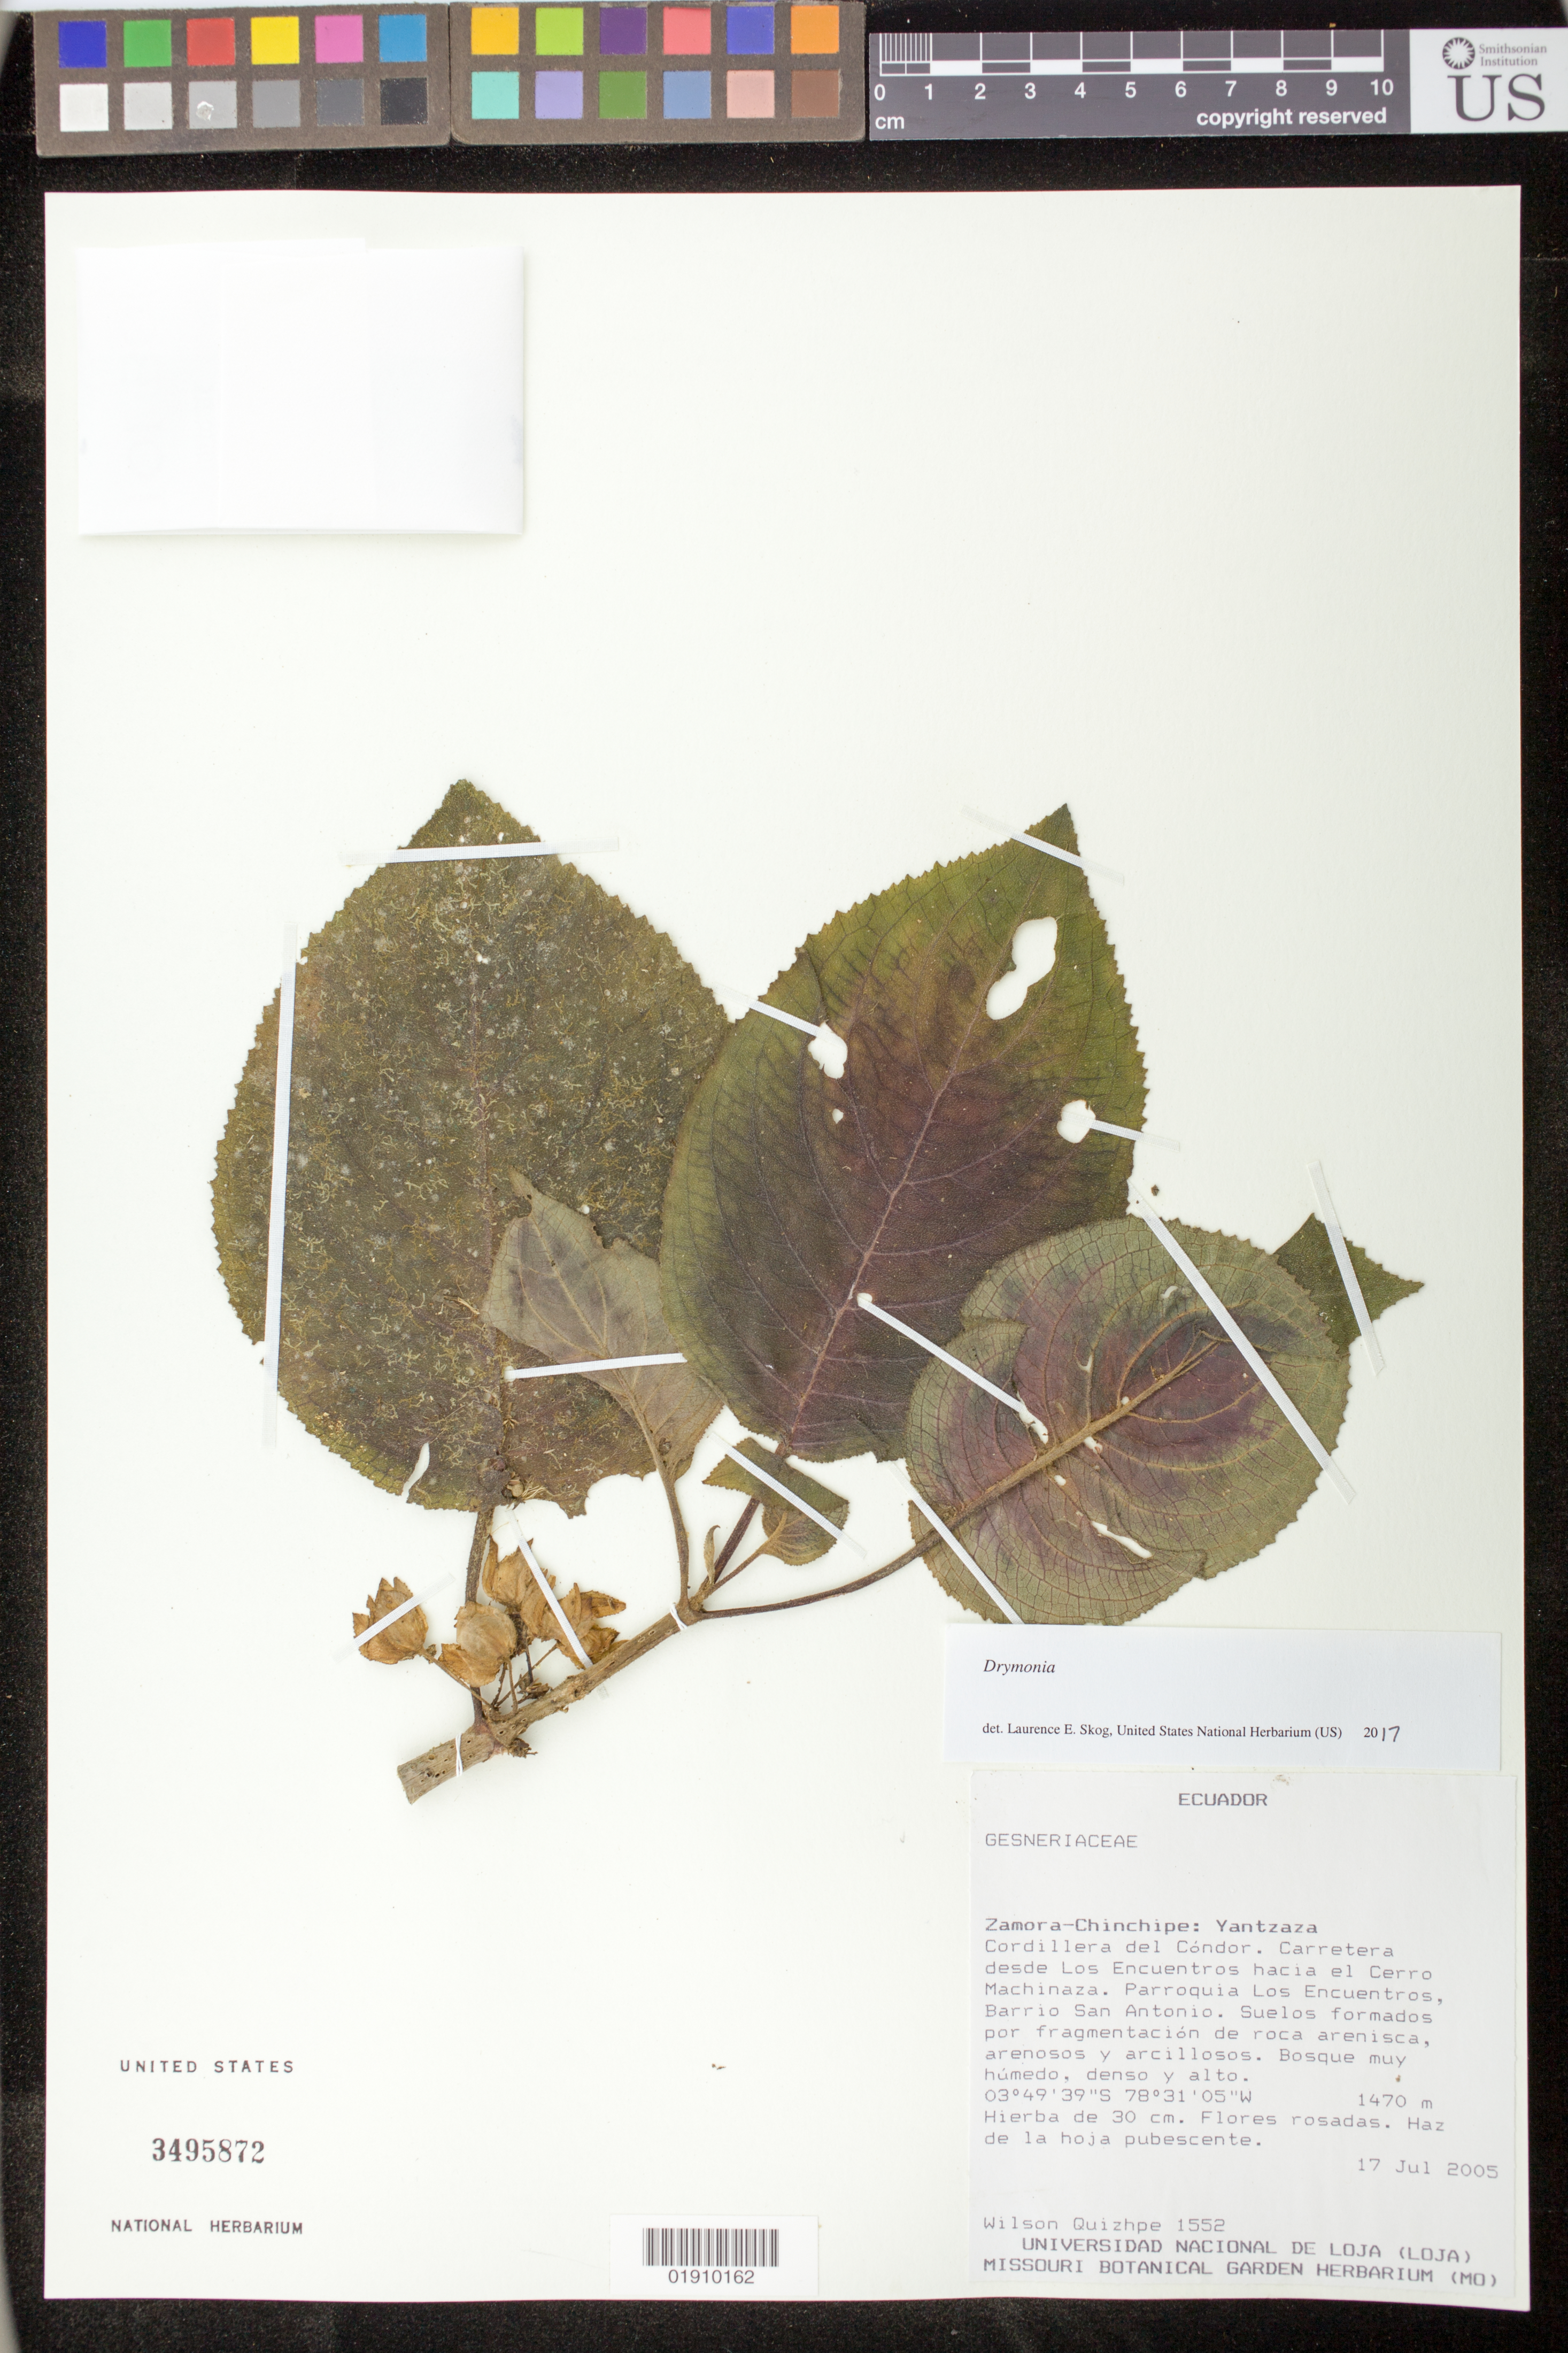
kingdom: Plantae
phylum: Tracheophyta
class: Magnoliopsida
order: Lamiales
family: Gesneriaceae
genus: Drymonia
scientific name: Drymonia sp.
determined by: Skog, Laurence E.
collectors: W. Quizhpe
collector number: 1552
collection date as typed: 17 Jul 2005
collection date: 2005-07-17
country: Ecuador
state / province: Zamora-Chinchipe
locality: Zamora-Chinchipe: Yantzaza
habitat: Bosque muy humedo, denso y alto.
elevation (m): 1470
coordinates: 03 49 39 S, 78 31 05 W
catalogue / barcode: US 3495872